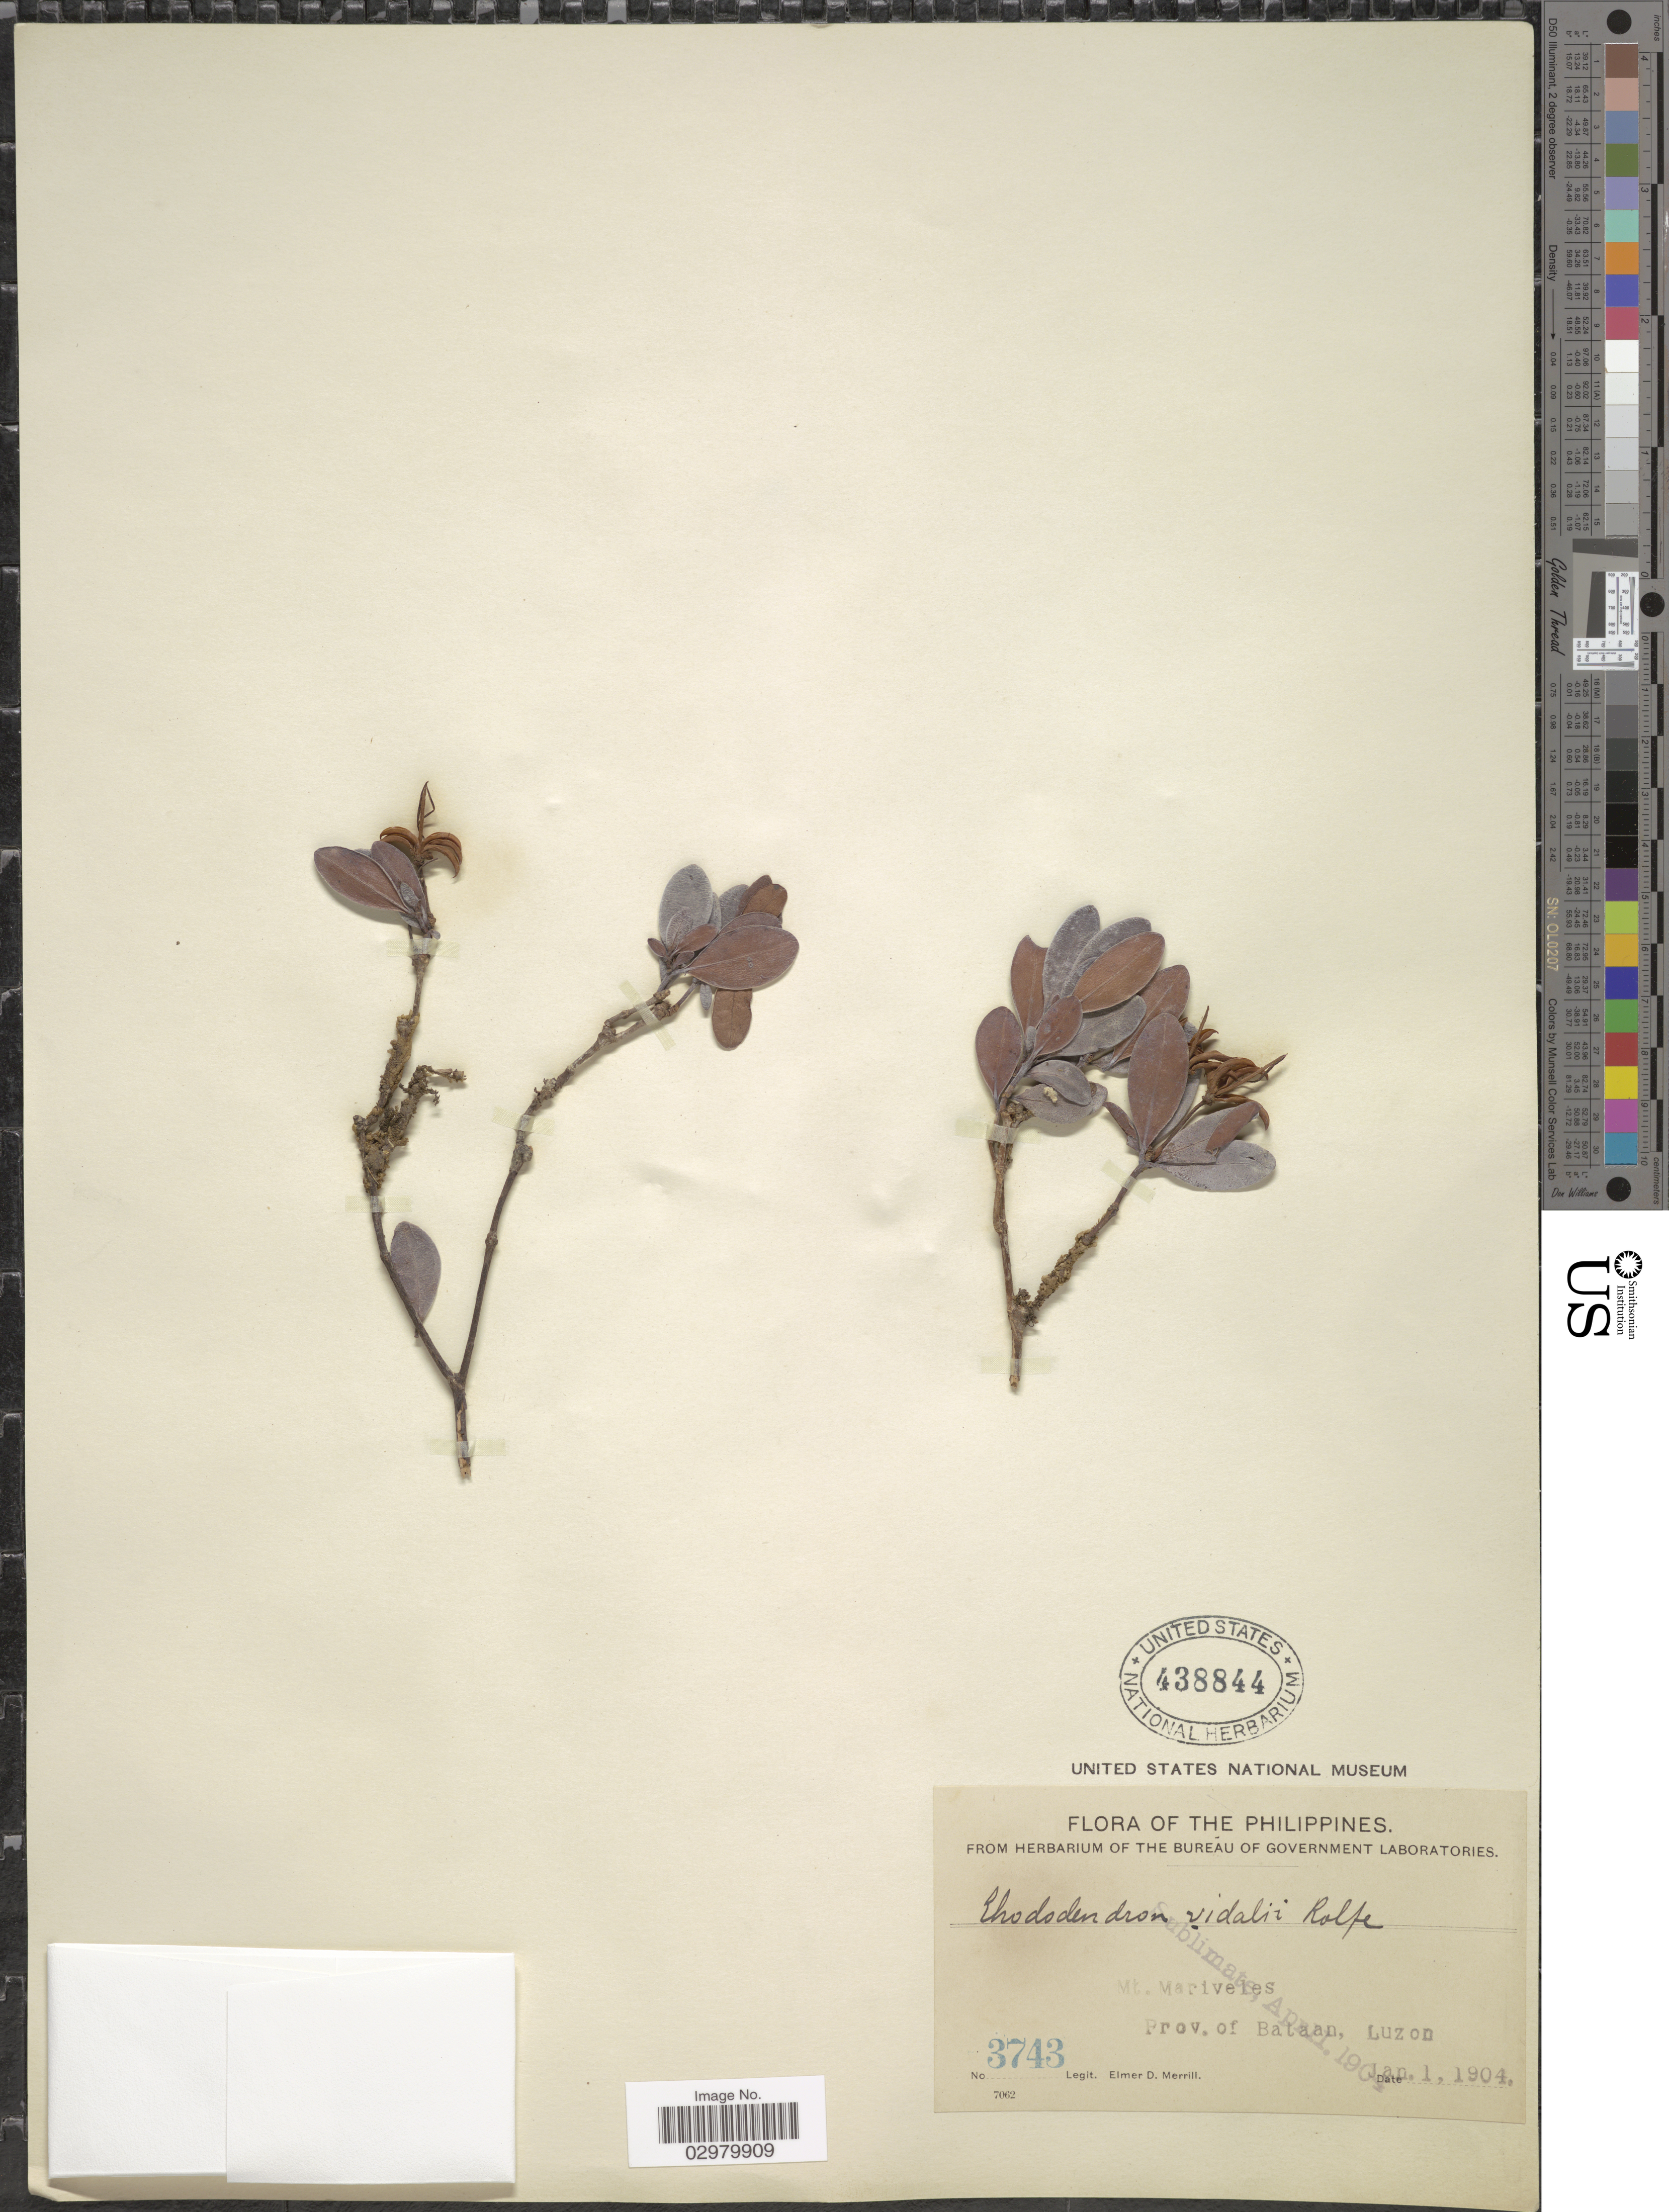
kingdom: Plantae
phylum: Tracheophyta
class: Magnoliopsida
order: Ericales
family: Ericaceae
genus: Rhododendron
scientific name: Rhododendron vidalii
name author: Rolfe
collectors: E. D. Merrill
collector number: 3743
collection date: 1910-01-01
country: Philippines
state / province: Central Luzon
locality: Mt. Mariveles, Province of Bataan, Luzon.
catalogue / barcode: US 438844